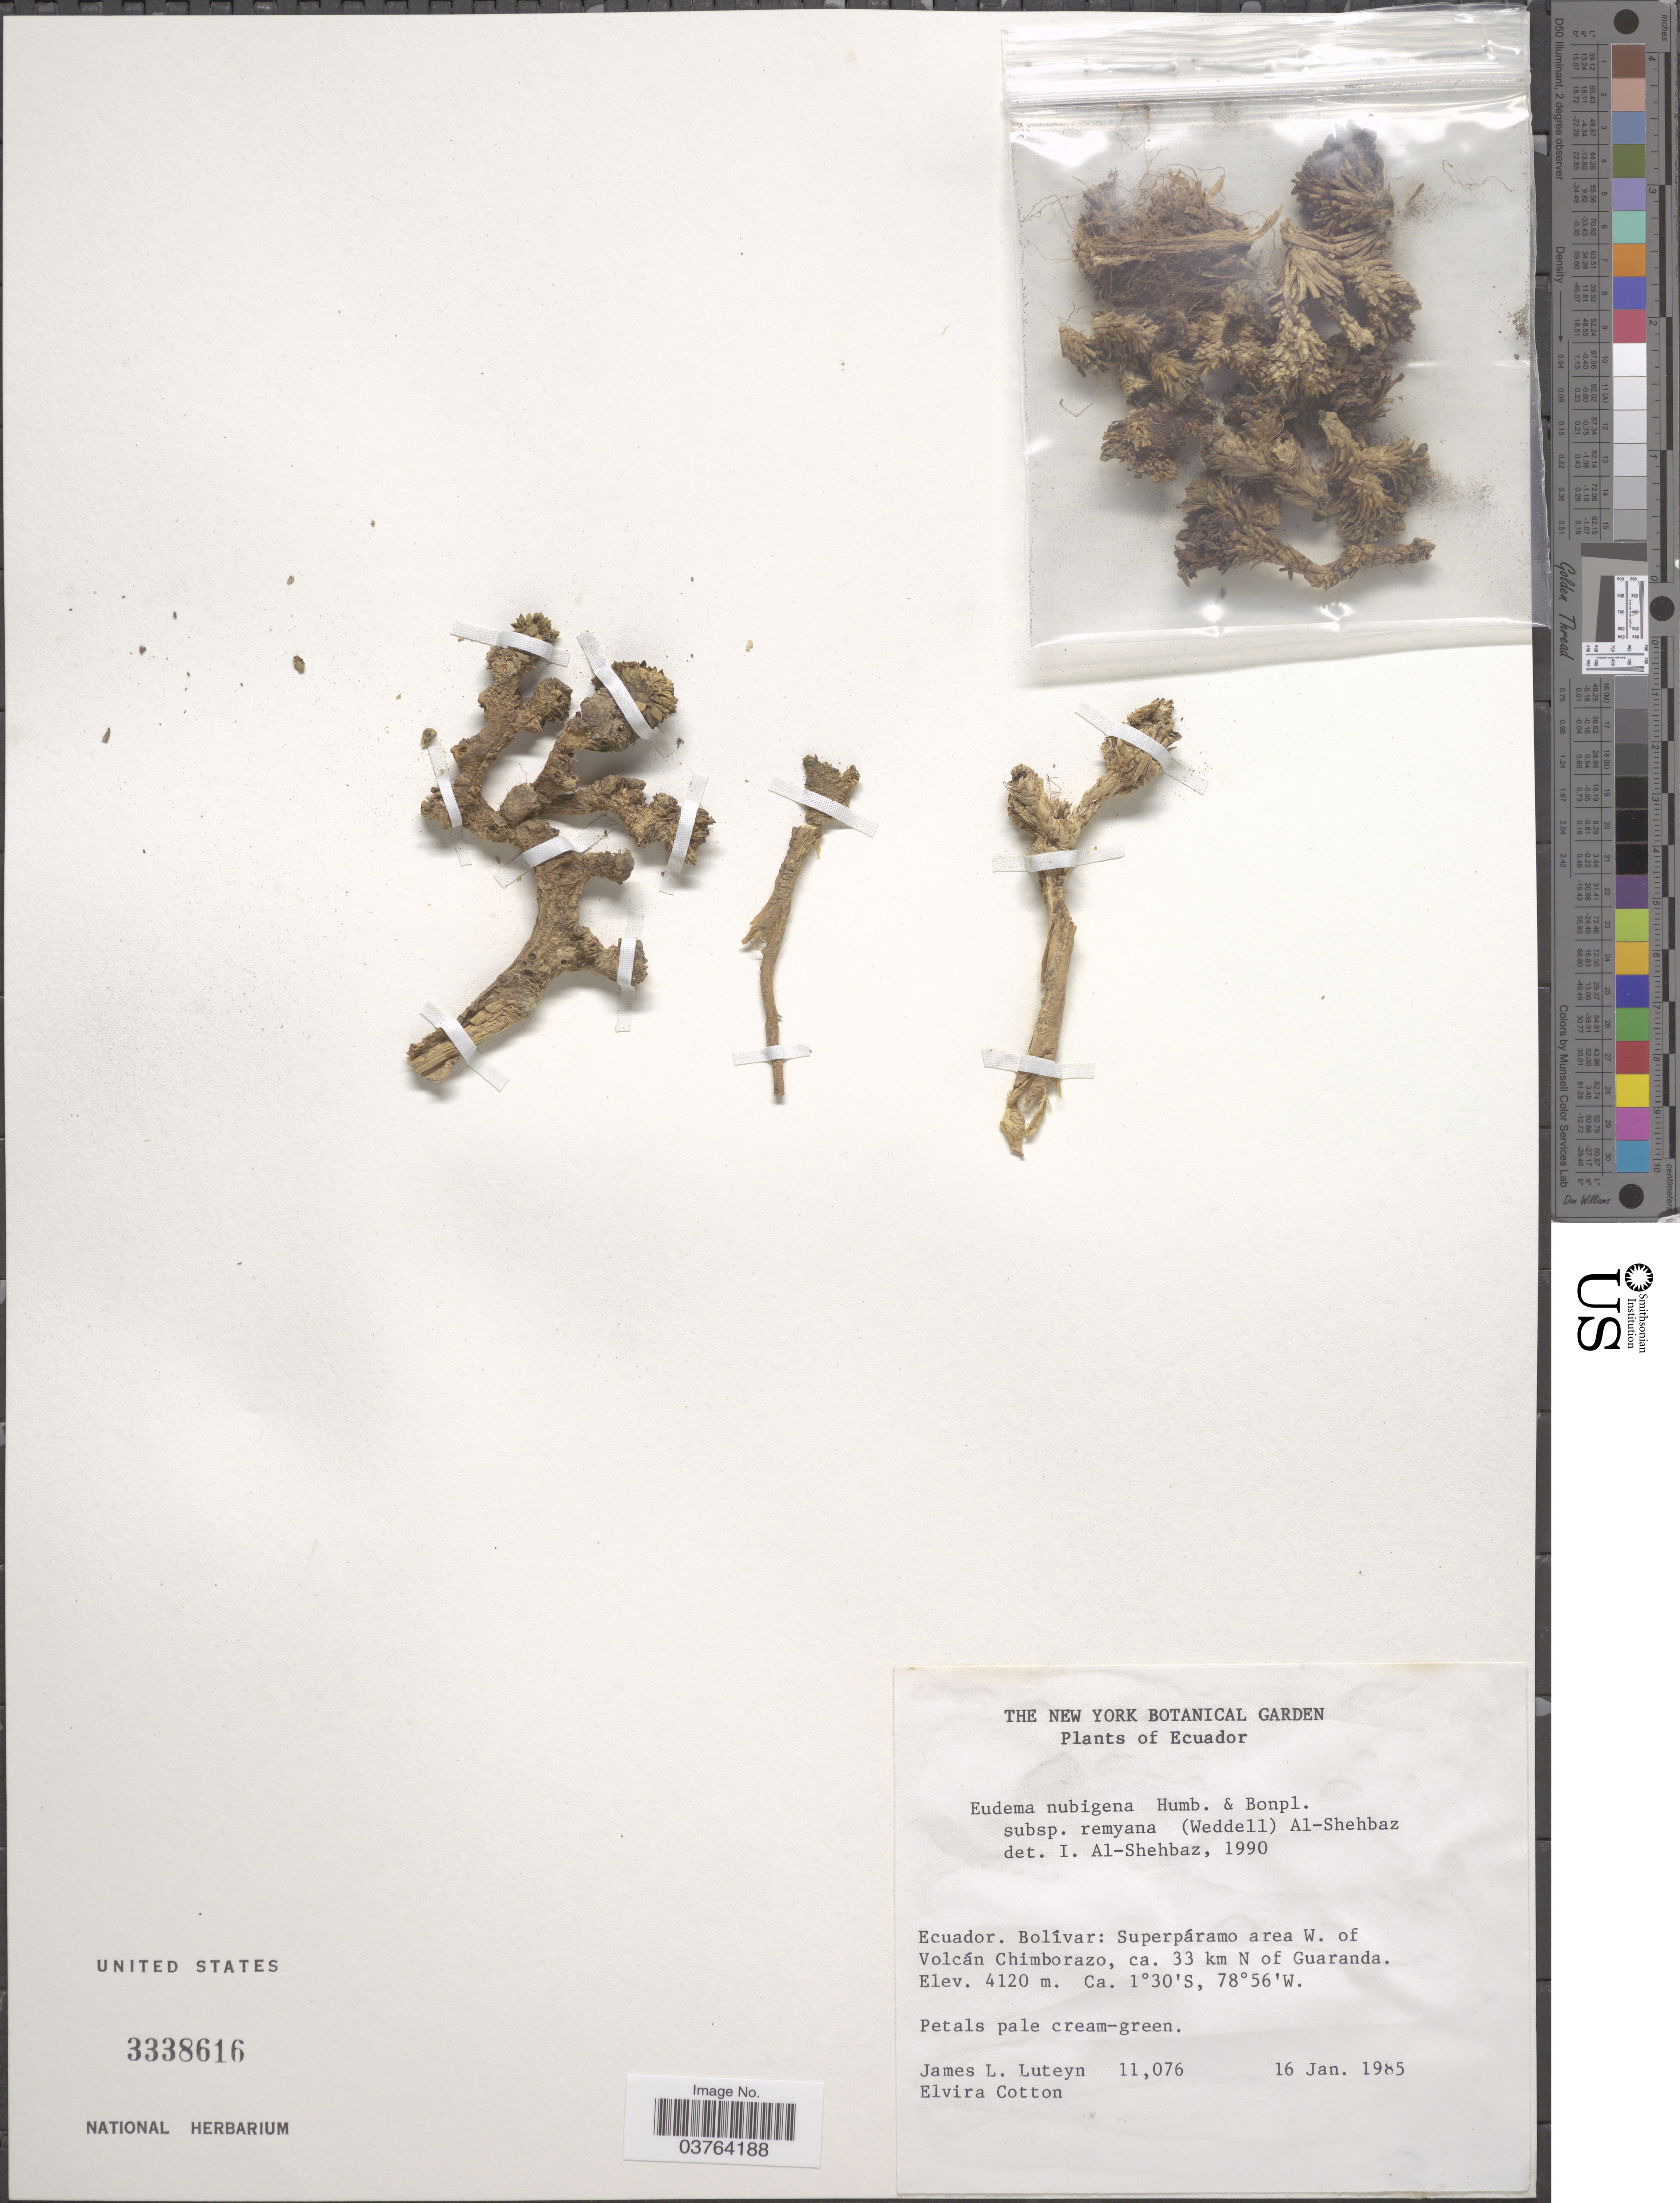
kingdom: Plantae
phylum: Tracheophyta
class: Magnoliopsida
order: Brassicales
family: Brassicaceae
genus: Eudema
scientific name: Eudema nubigena subsp. remyana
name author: (Wedd.) Al-Shehbaz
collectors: J. L. Luteyn & E. Cotton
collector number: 11076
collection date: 1985-01-16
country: Ecuador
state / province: Bolívar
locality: Superpáramo area W. of Volcán Chimborazo, ca. 33 km N of Guaranda.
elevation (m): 4120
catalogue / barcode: US 3338616